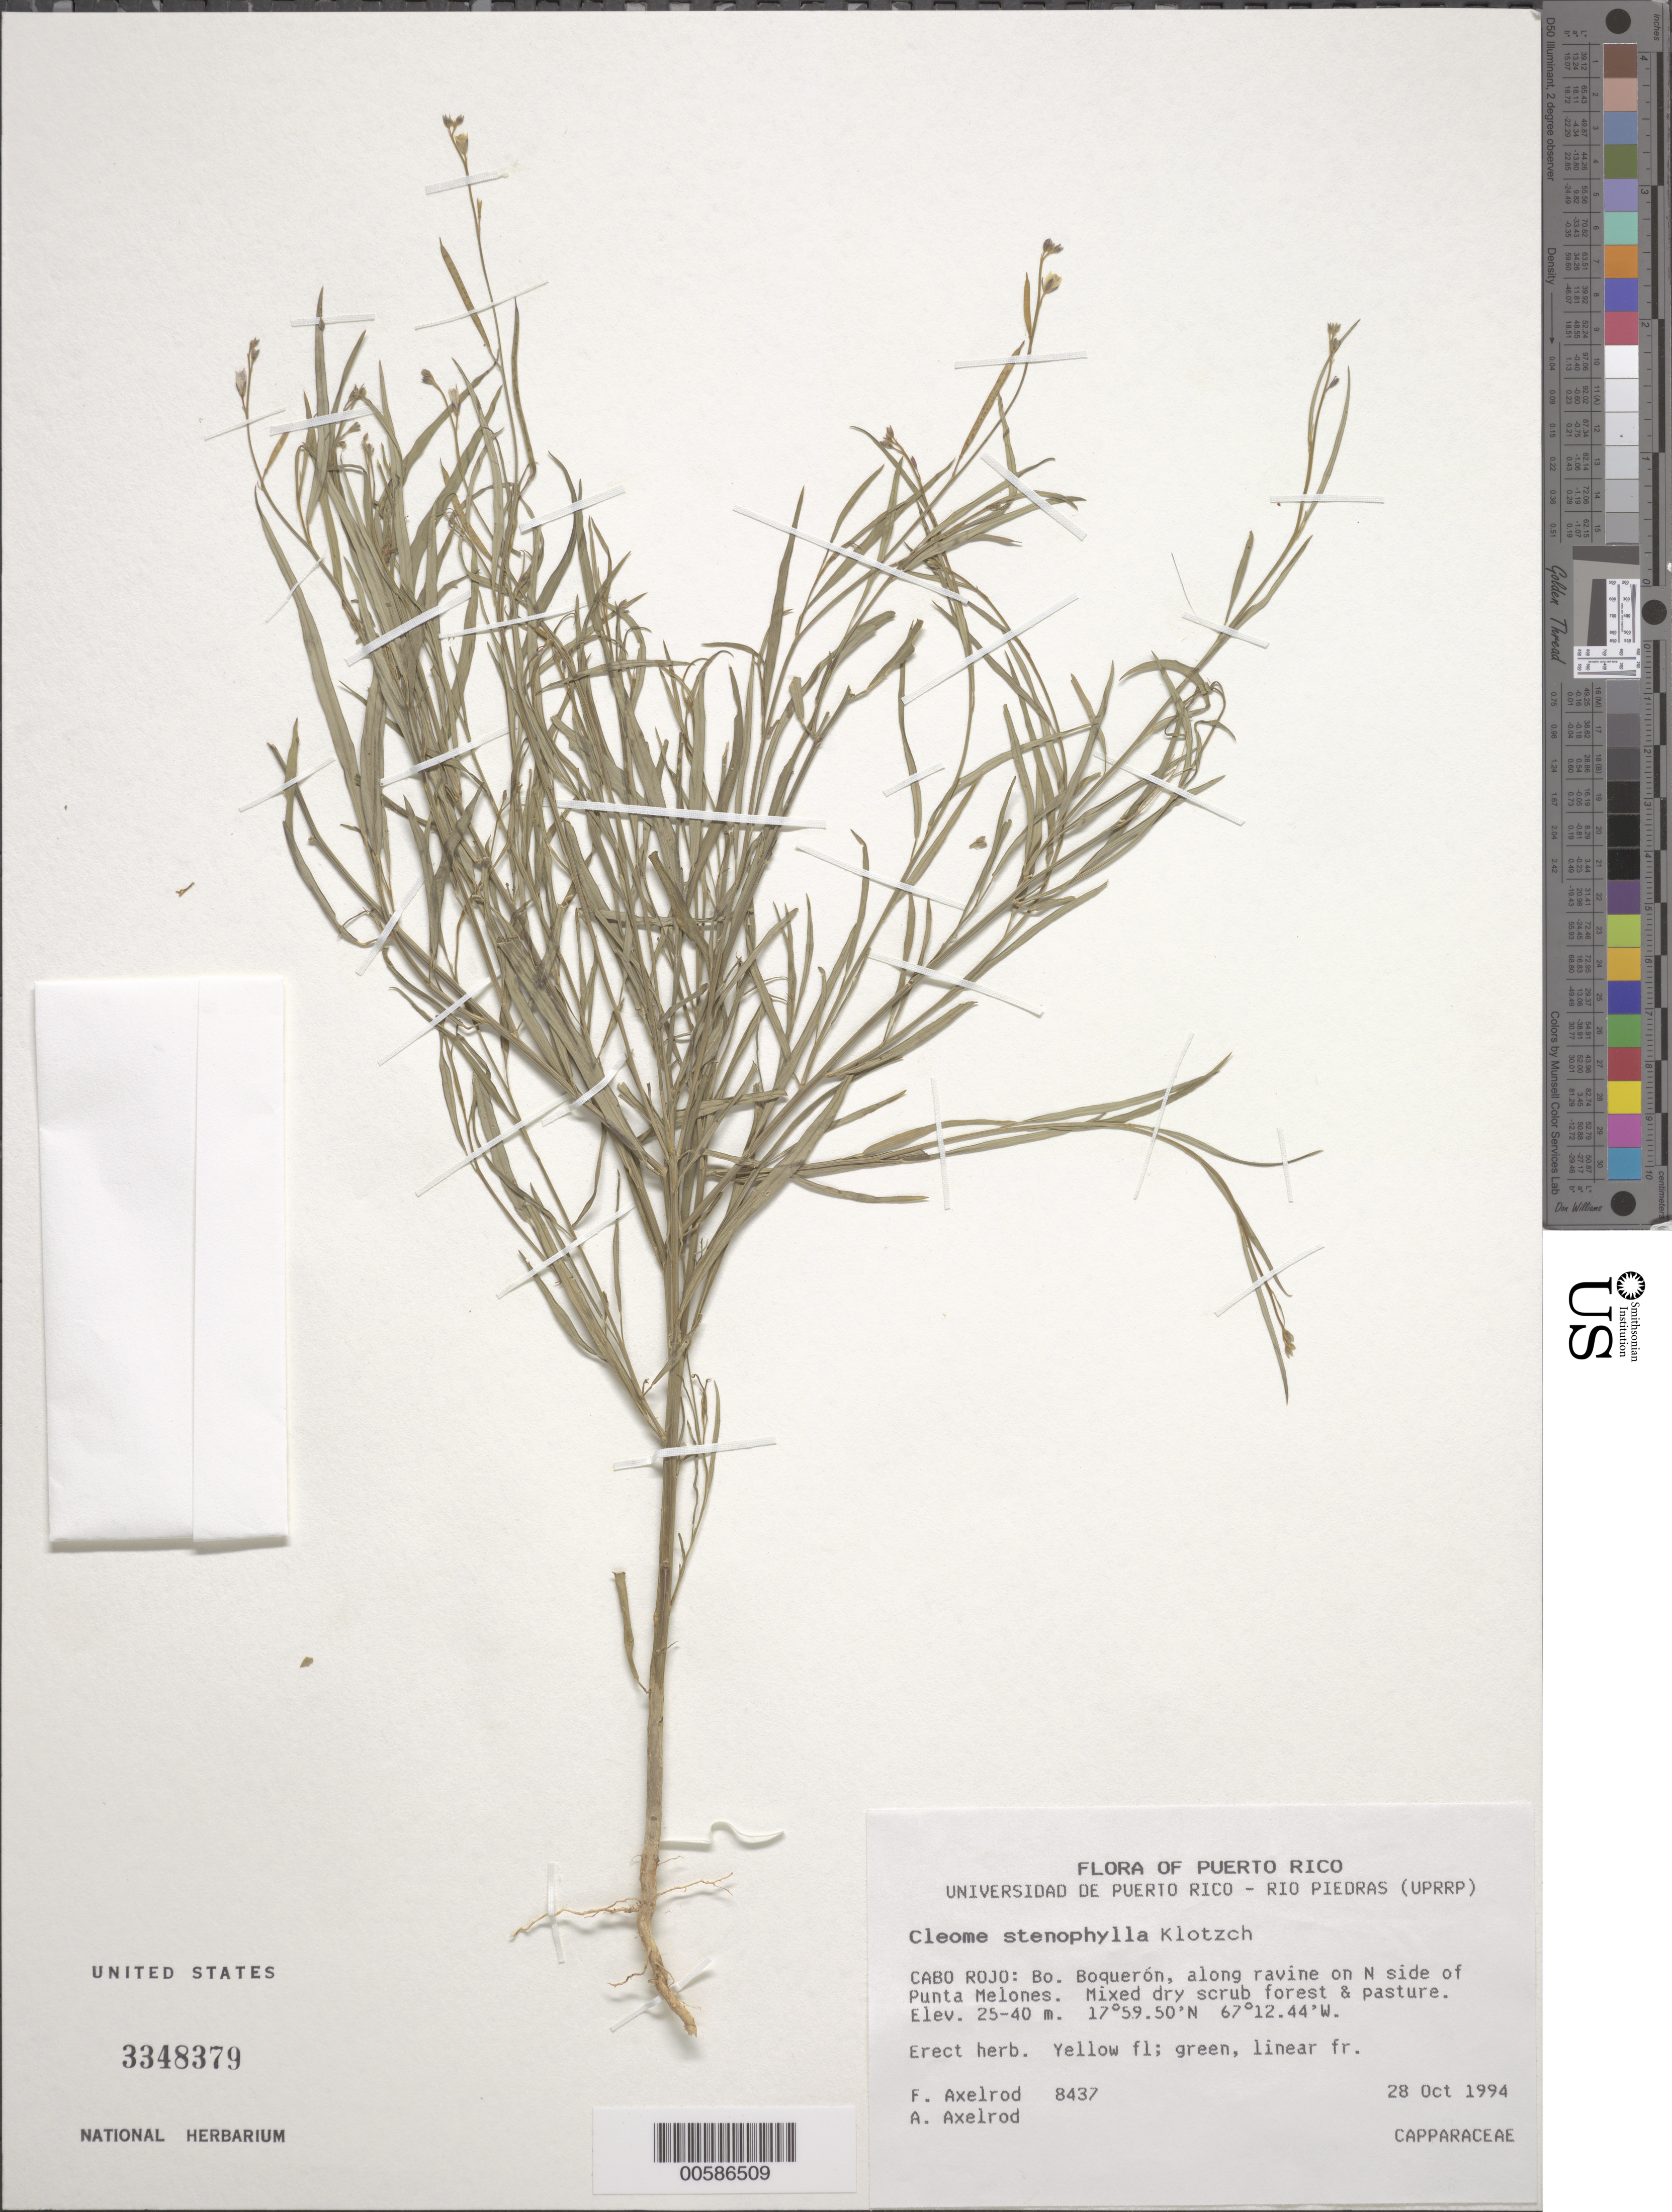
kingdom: Plantae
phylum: Tracheophyta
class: Magnoliopsida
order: Brassicales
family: Cleomaceae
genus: Physostemon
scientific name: Physostemon stenophyllus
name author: (Klotzsch ex Urb.) Iltis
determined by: Strong, M. T., (US), Smithsonian Institution - National Museum of Natural History (UNITED STATES)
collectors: F. Axelrod & A. Axelrod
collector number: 8437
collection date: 1994-10-28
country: Puerto Rico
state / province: Çabo Rojo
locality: Bo. Boquerón, along ravine on N side of Punta Melones.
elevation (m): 25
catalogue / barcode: US 3348379